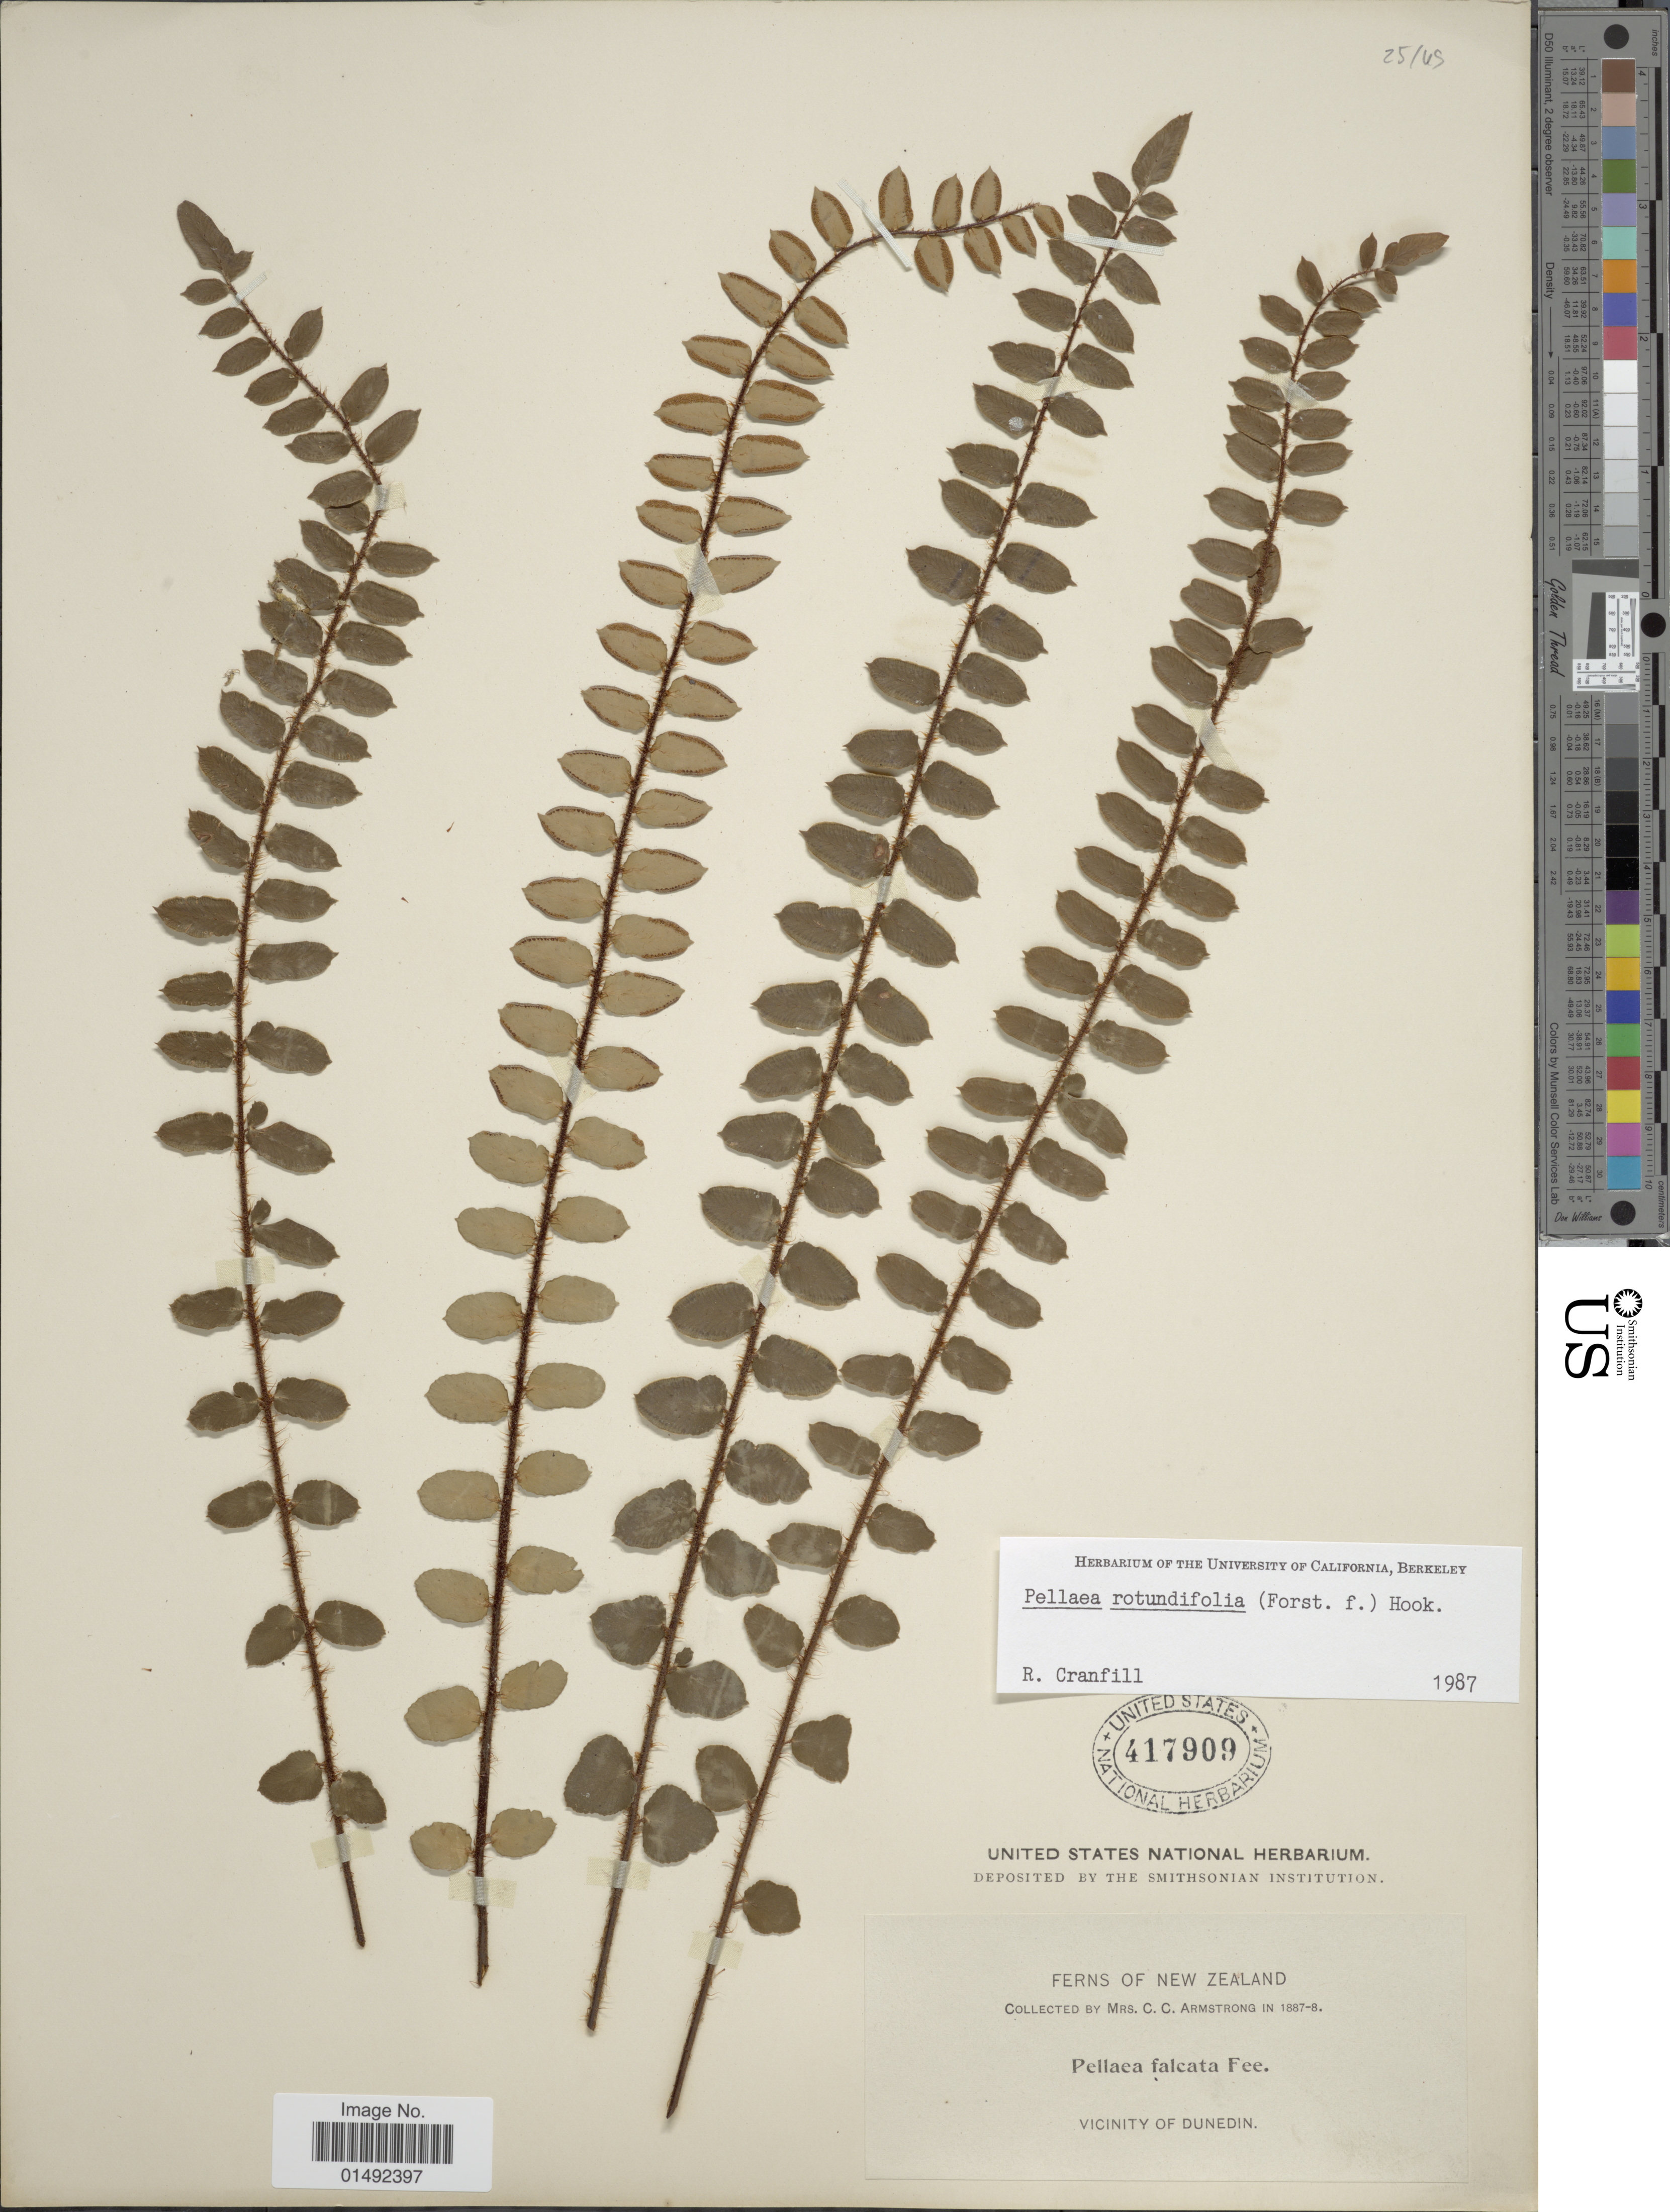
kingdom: Plantae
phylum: Tracheophyta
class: Polypodiopsida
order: Polypodiales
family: Pteridaceae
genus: Pellaea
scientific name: Pellaea rotundifolia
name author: Hook.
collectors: C. Armstrong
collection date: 1887/1888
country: New Zealand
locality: Vicinity of Dunedin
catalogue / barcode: US 417909